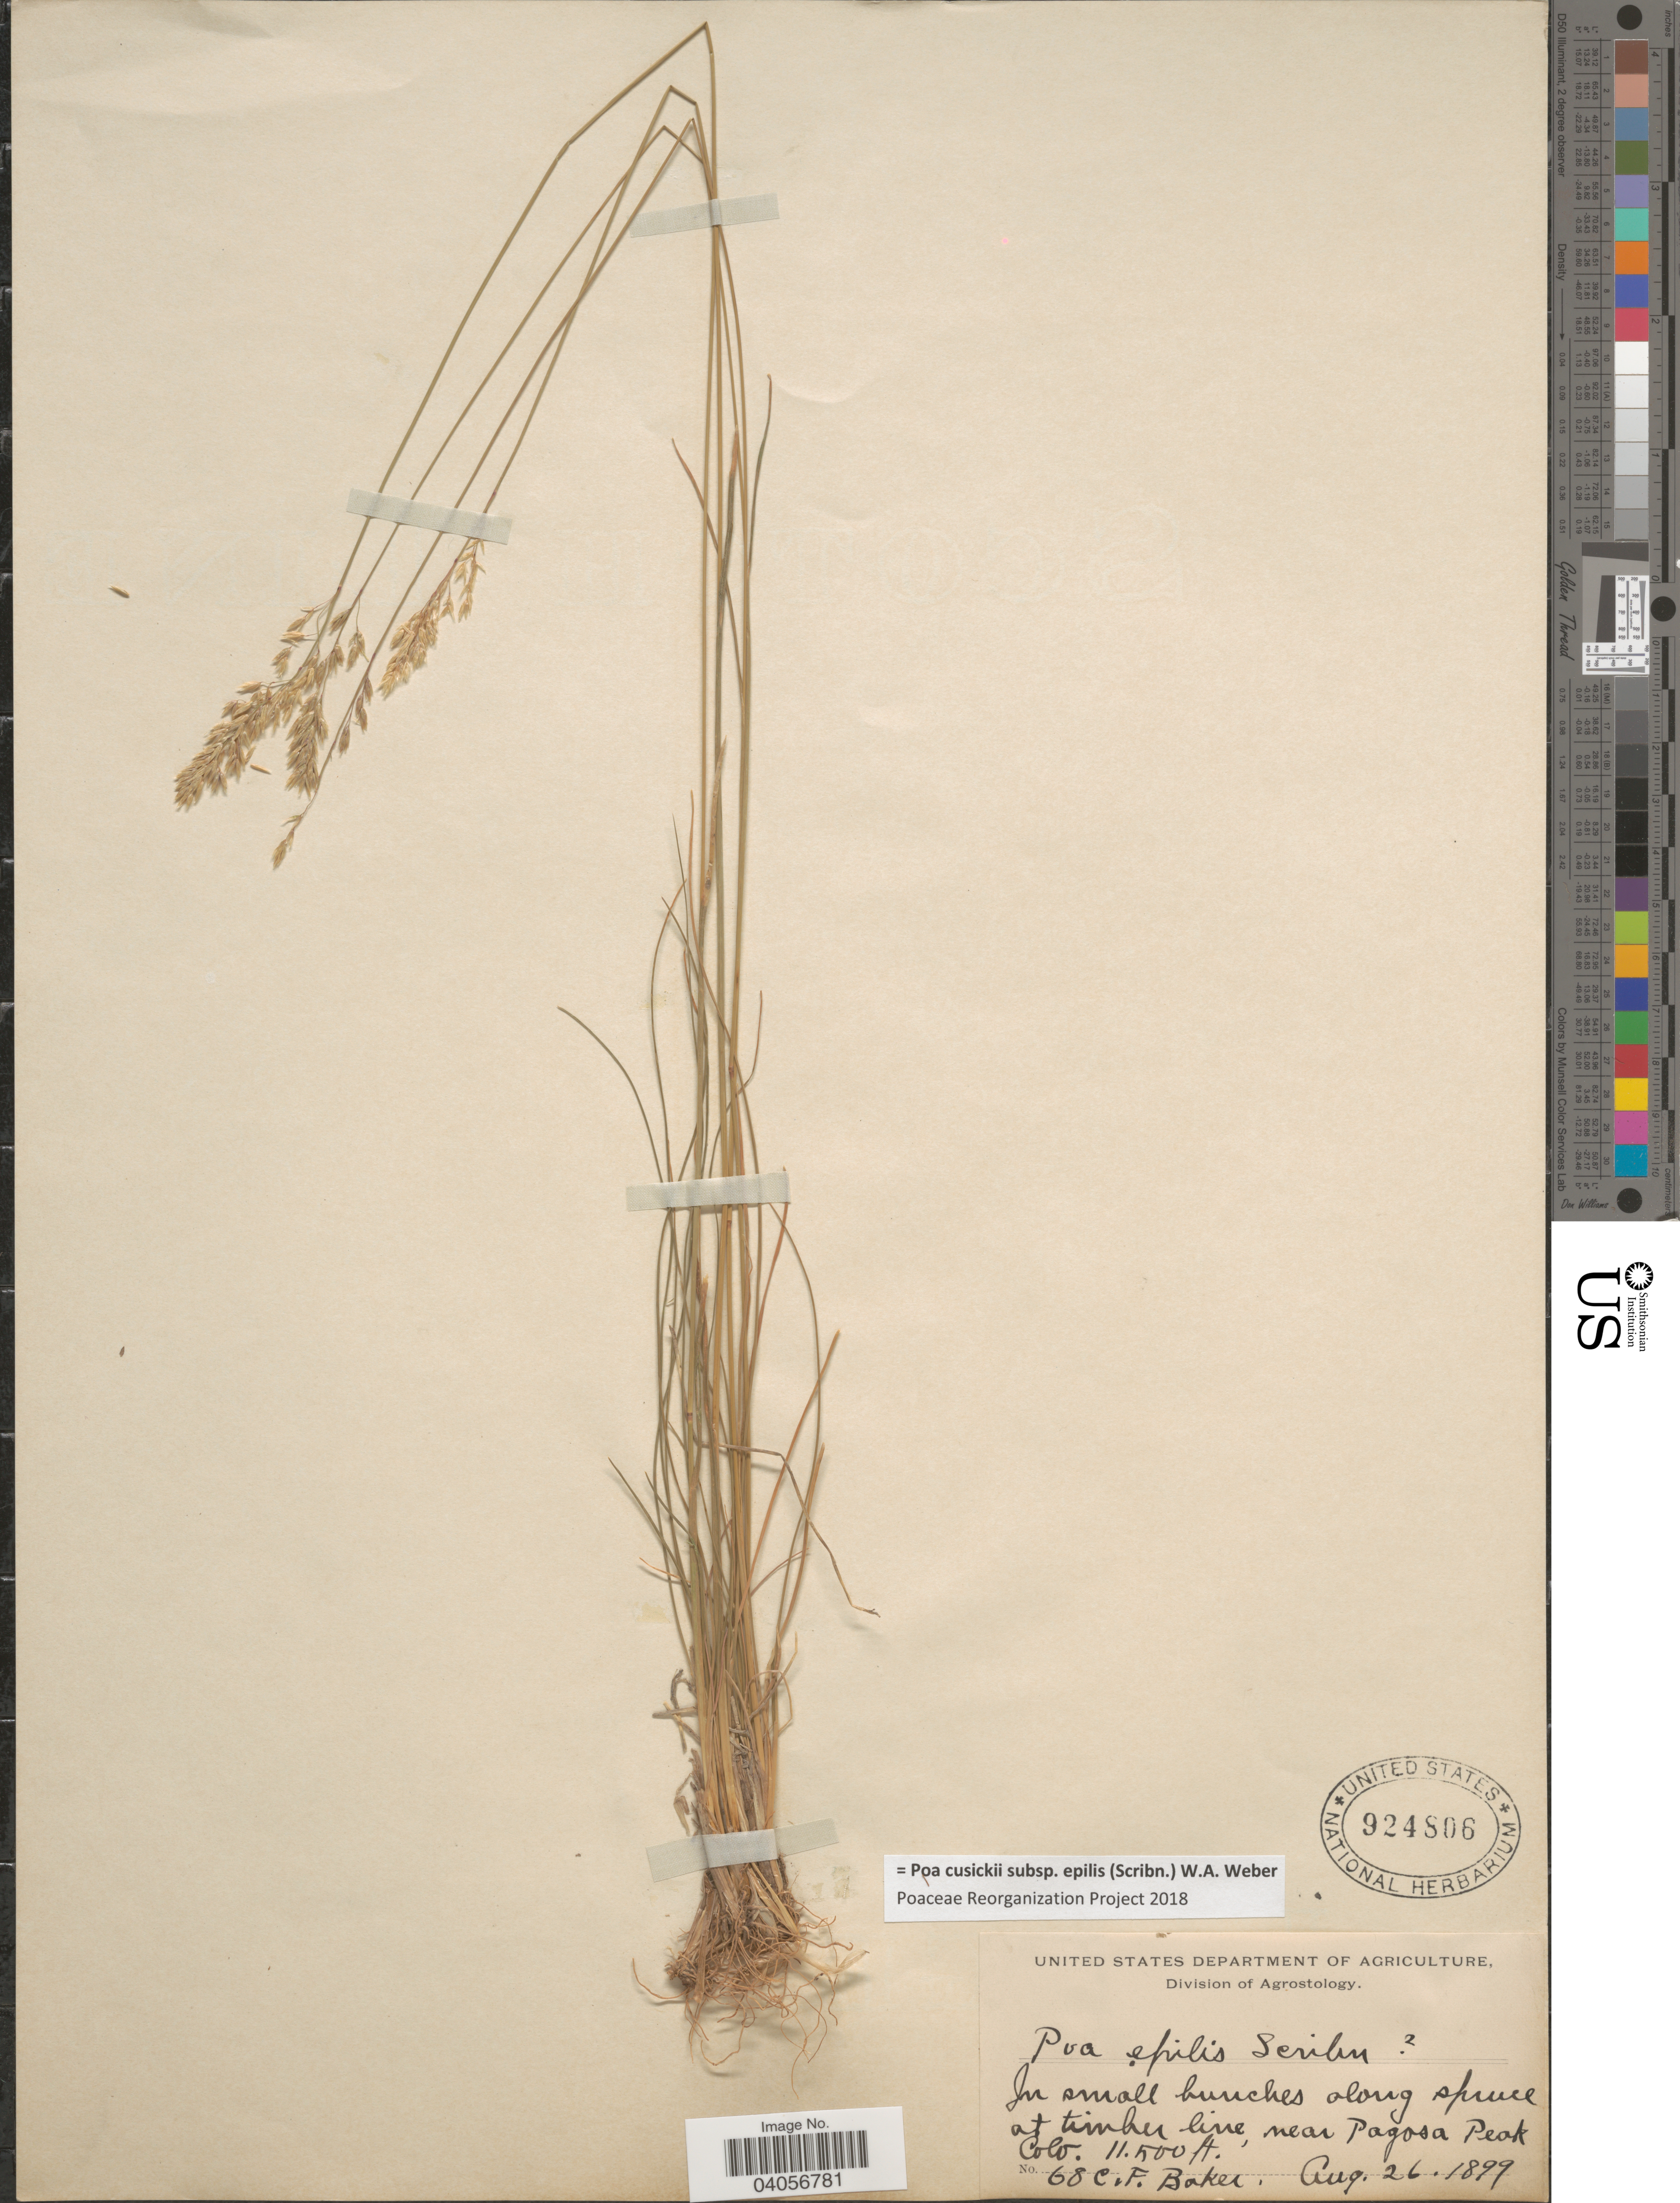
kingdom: Plantae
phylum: Tracheophyta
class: Liliopsida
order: Poales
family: Poaceae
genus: Poa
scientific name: Poa cusickii subsp. epilis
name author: (Scribn.) W.A. Weber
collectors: C. F. Baker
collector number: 68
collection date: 1899-08-26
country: United States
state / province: Colorado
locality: In small bunches along spruce at timber line, near Pagosa Peak.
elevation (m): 3505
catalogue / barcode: US 924806